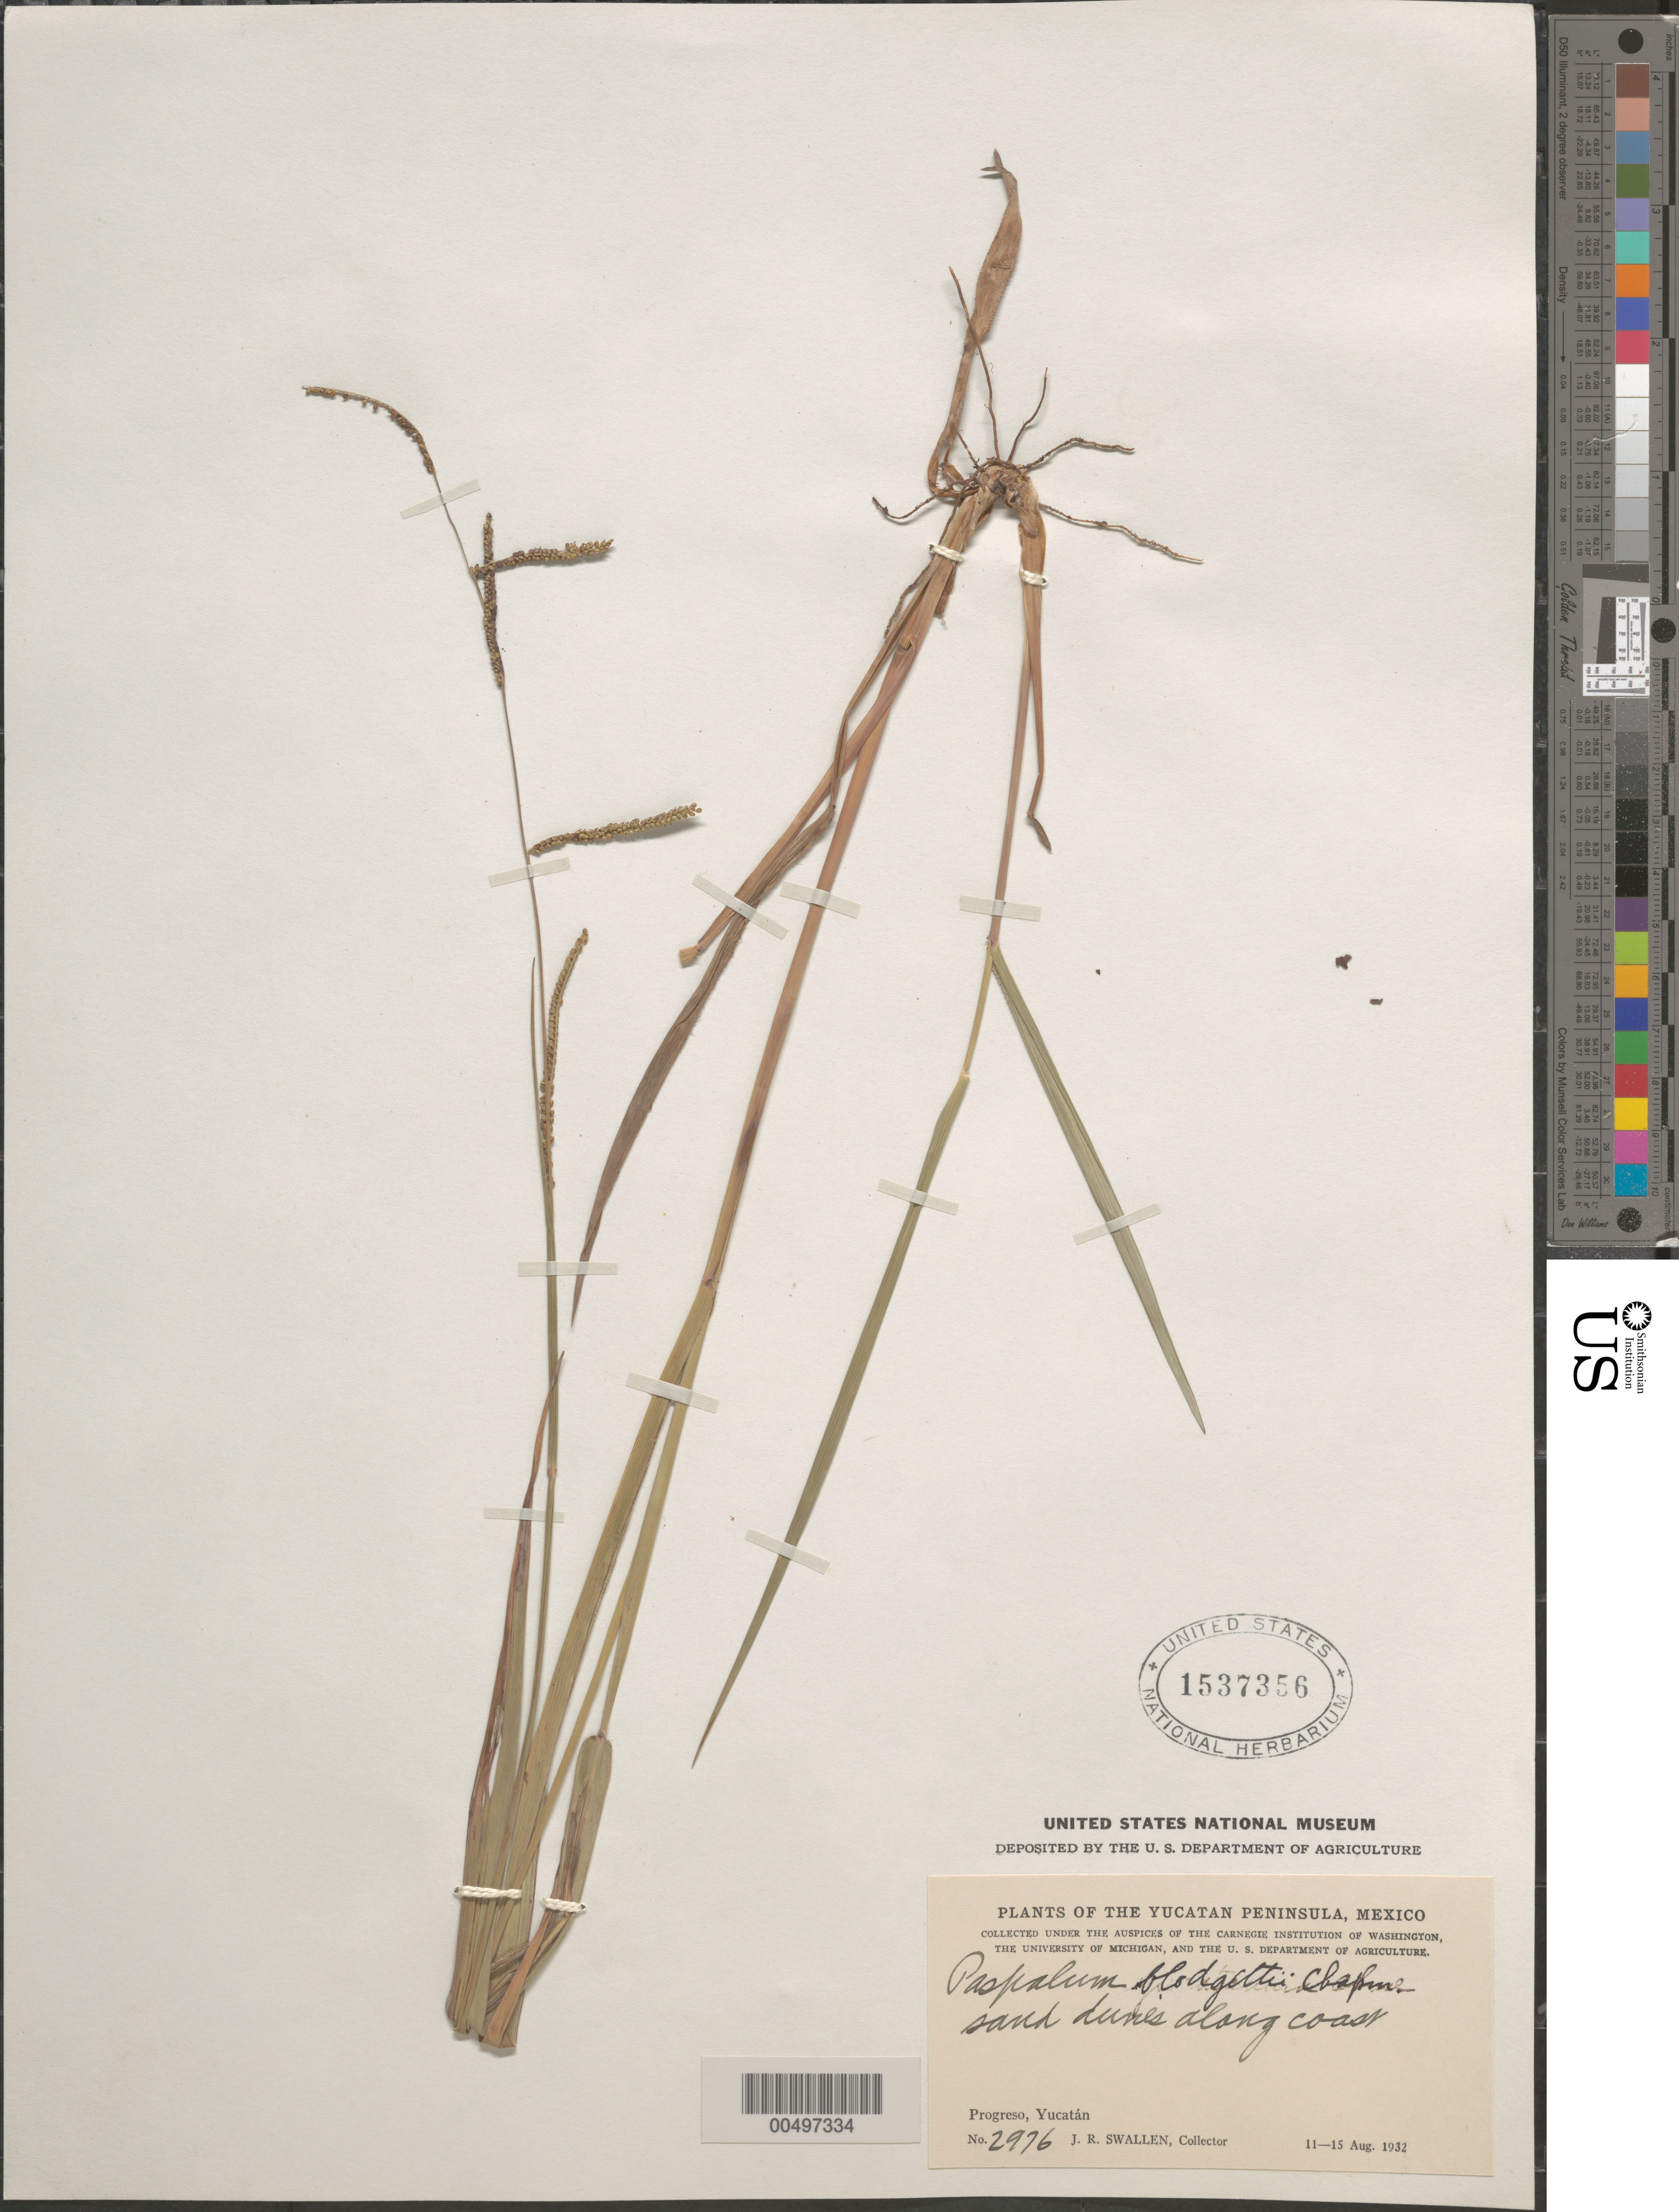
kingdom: Plantae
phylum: Tracheophyta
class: Liliopsida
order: Poales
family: Poaceae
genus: Paspalum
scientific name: Paspalum blodgettii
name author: Chapm.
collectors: J. R. Swallen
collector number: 2976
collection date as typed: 11 Aug 1932 to 15 Aug 1932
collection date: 1932-08-11/1932-08-15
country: Mexico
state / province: Yucatan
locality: Yucatan Peninsula, Progreso, along coast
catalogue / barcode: US 1537356